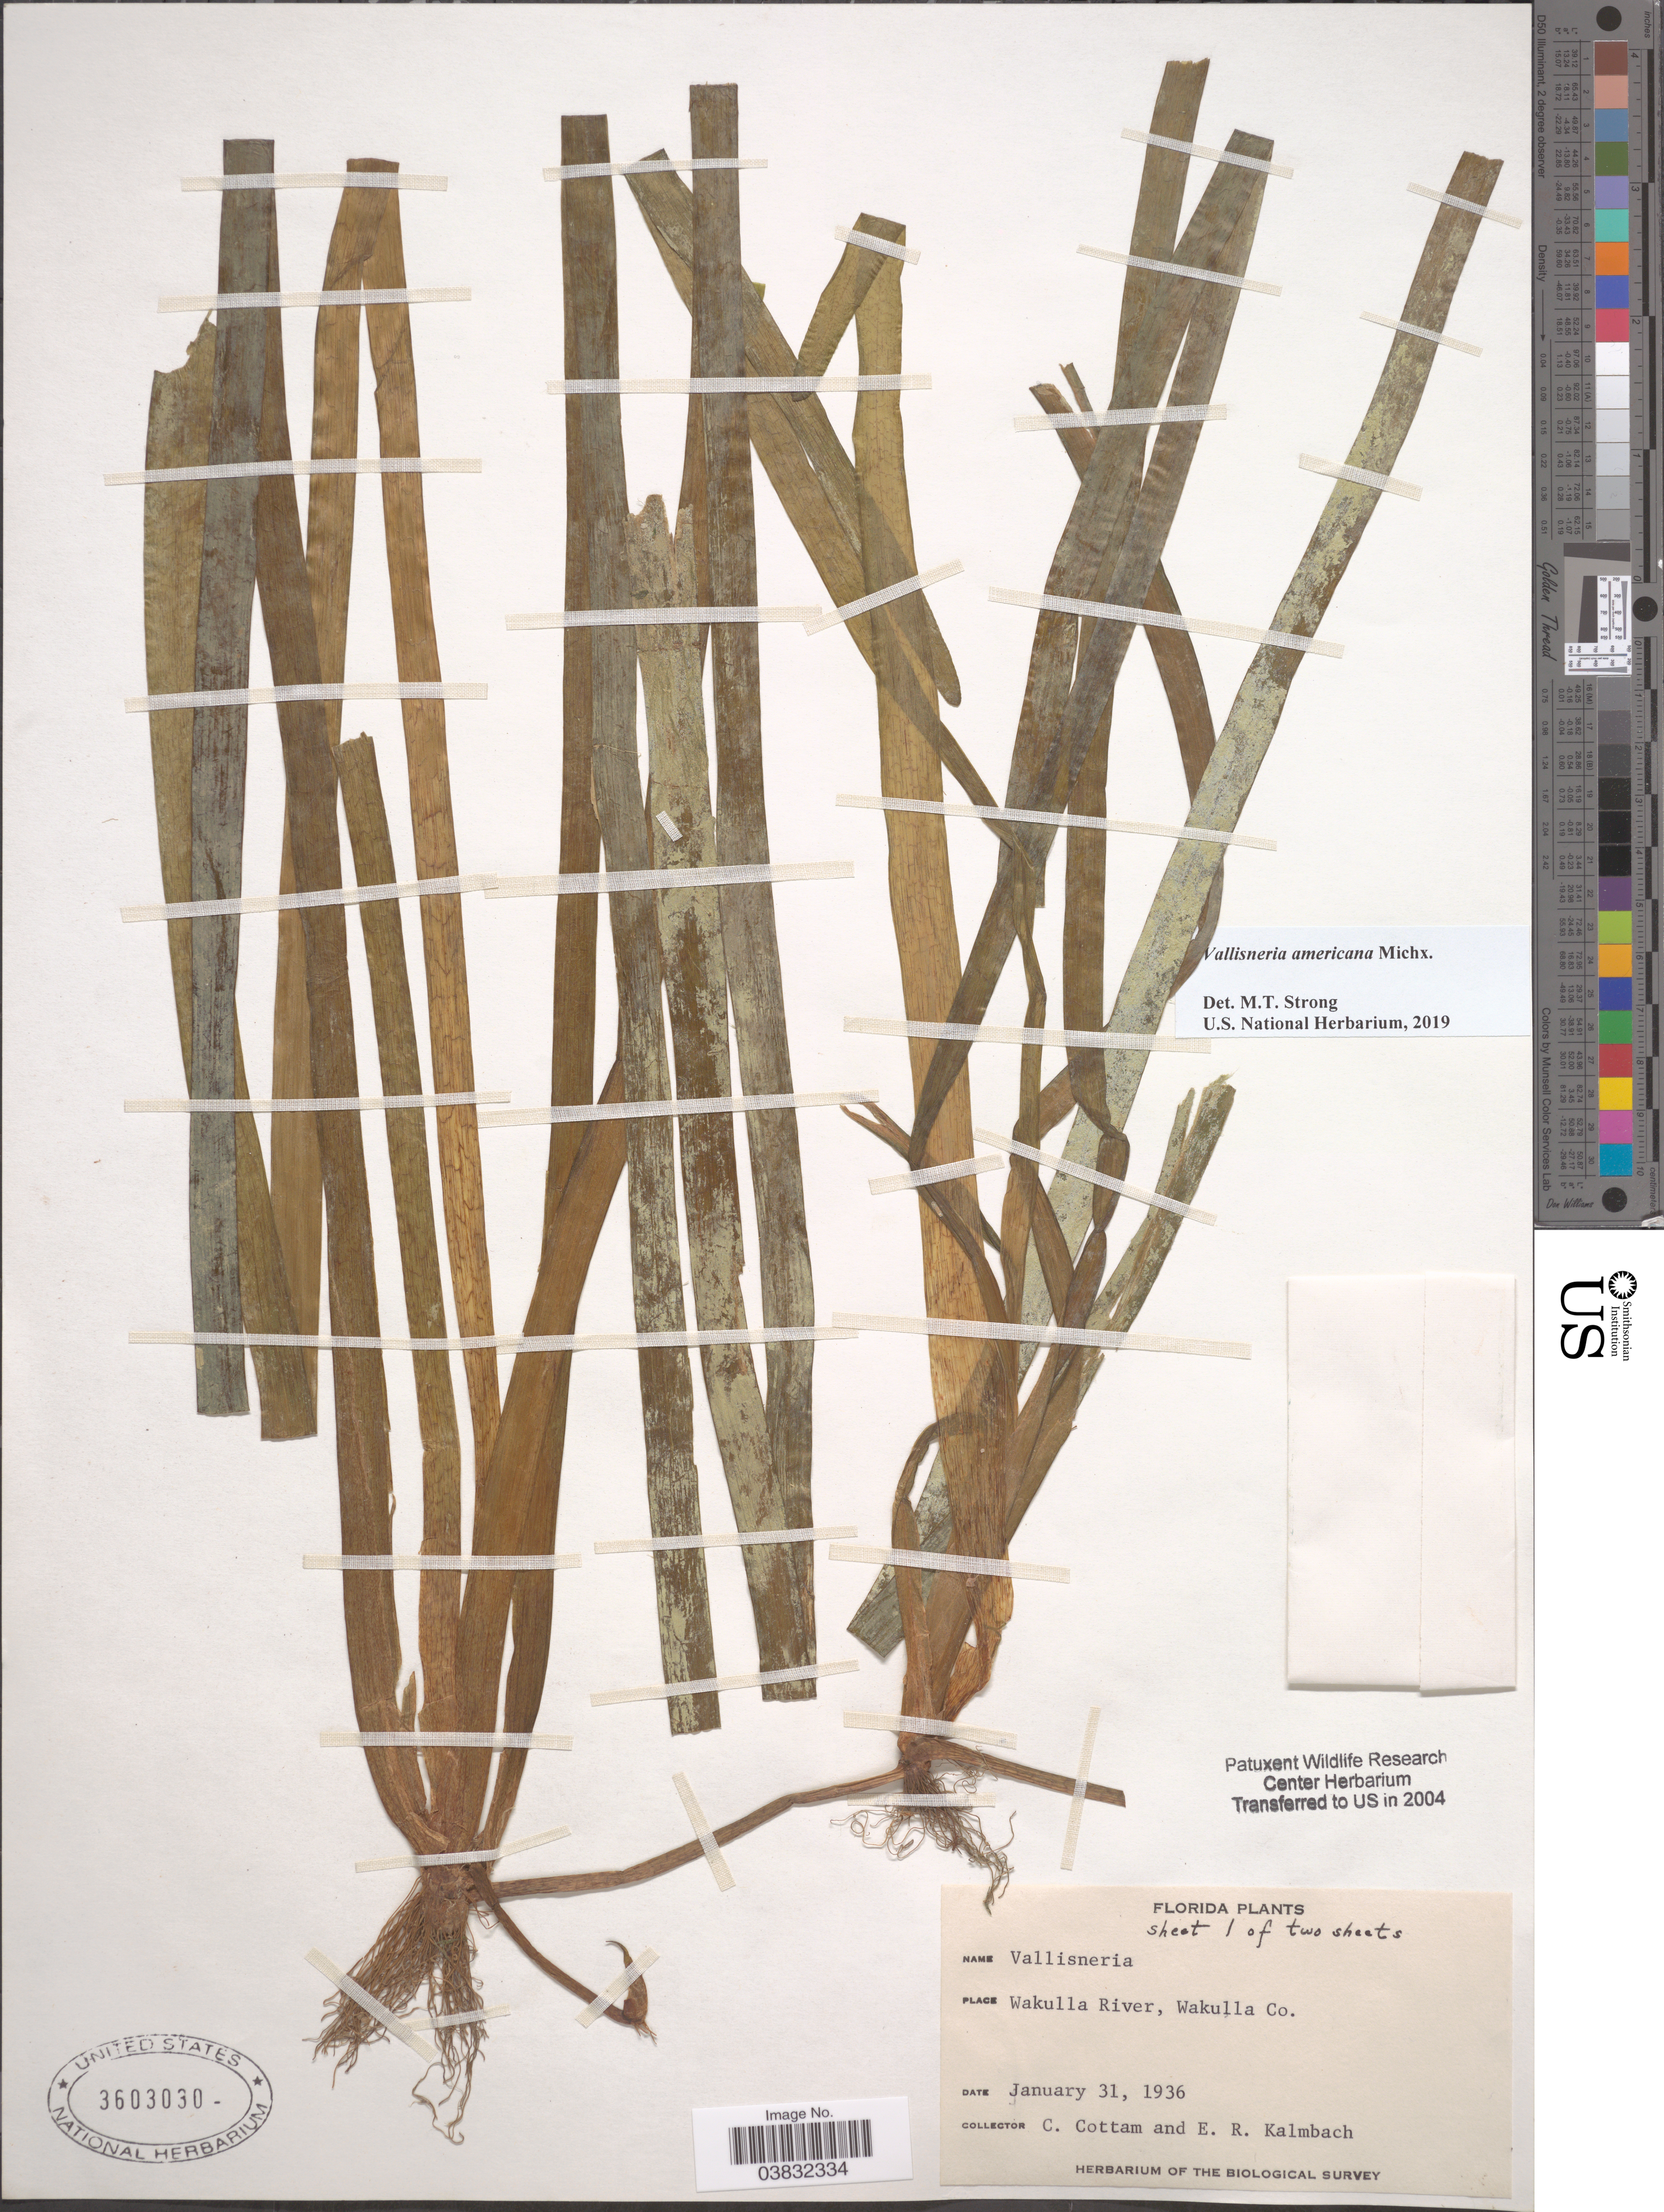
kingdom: Plantae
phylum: Tracheophyta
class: Liliopsida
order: Alismatales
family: Hydrocharitaceae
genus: Vallisneria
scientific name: Vallisneria americana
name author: Michx.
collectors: C. Cottam & E. Kalmbach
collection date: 1936-01-31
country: United States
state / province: Florida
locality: Wakulla River, Wakulla Co.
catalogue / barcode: US 3603030